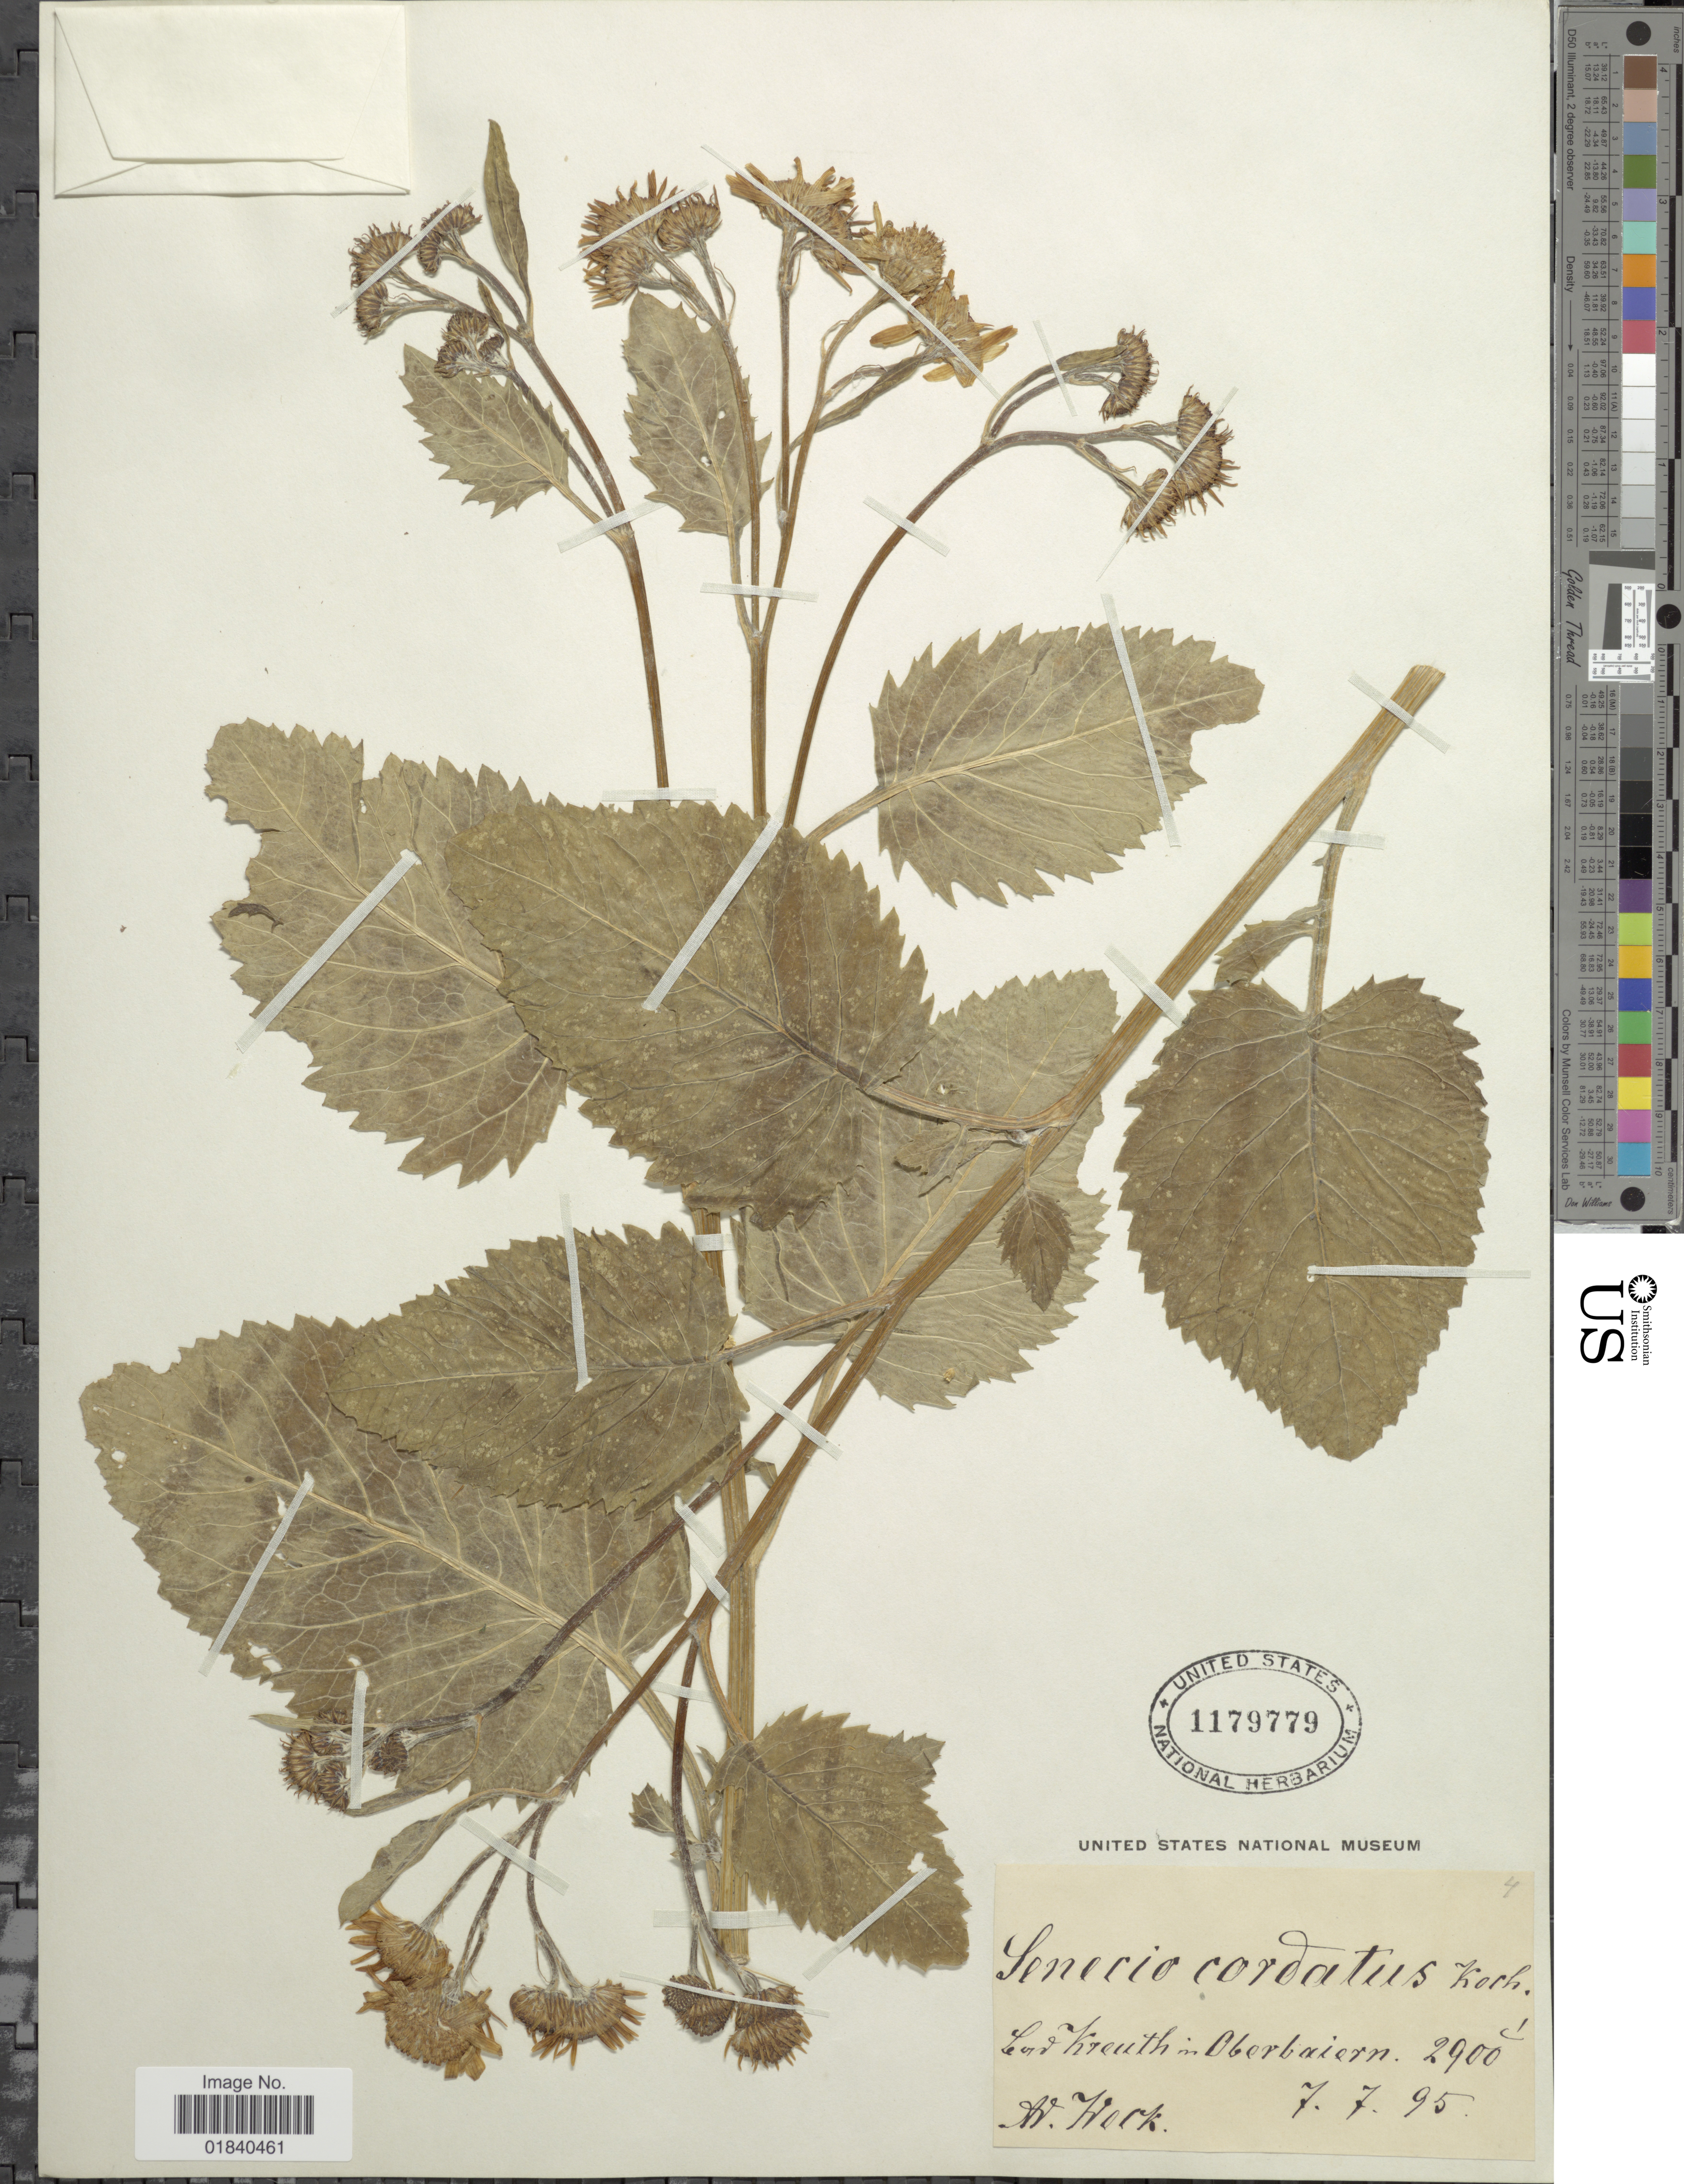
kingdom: Plantae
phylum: Tracheophyta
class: Magnoliopsida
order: Asterales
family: Asteraceae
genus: Senecio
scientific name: Senecio cordatus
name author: W.D.J. Koch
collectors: A. Hock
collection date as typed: Transcribed d/m/y: 7/7/95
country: Germany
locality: Bord Keruth in oberbaiern. [interpreted]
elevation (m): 884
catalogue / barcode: US 1179779